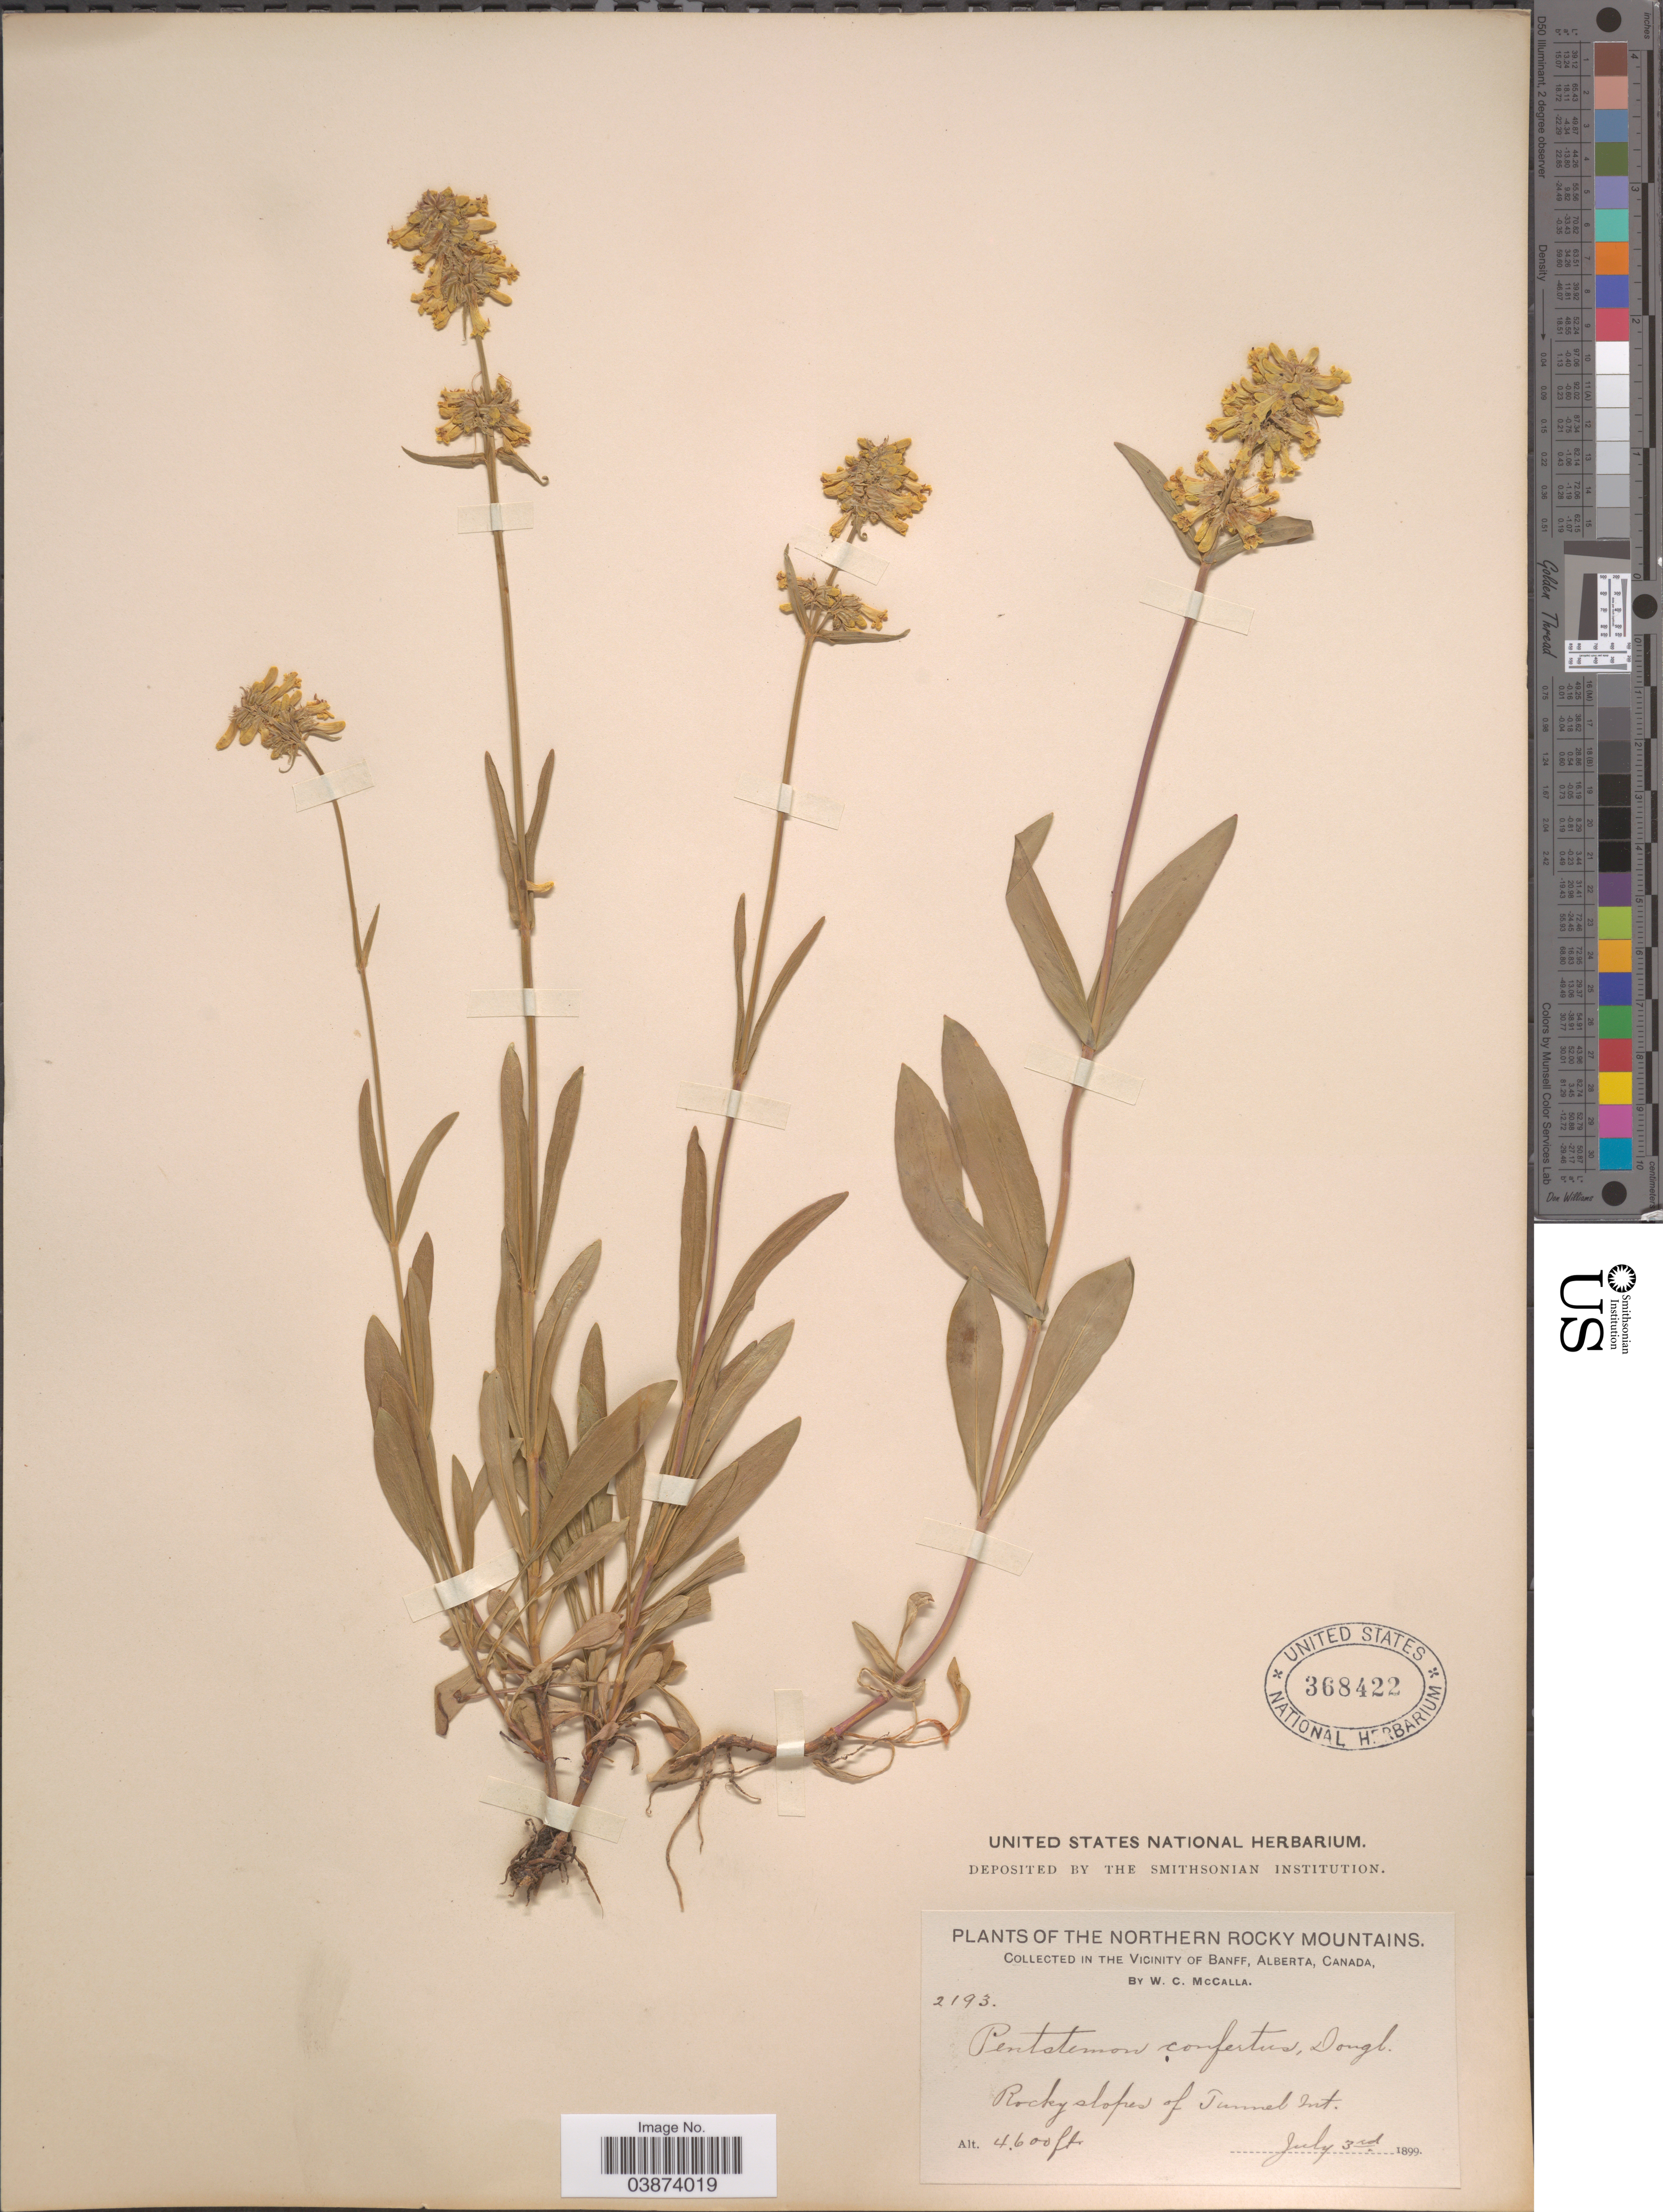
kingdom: Plantae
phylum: Tracheophyta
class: Magnoliopsida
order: Lamiales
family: Plantaginaceae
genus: Penstemon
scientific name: Penstemon confertus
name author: Douglas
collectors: W. McCalla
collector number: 2193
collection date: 1899-07-03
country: Canada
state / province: Alberta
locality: Northern Rocky Mountains. Vicinity of Banff. Rocky slopes of Tunnel Mt.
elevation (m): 1402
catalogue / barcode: US 368422